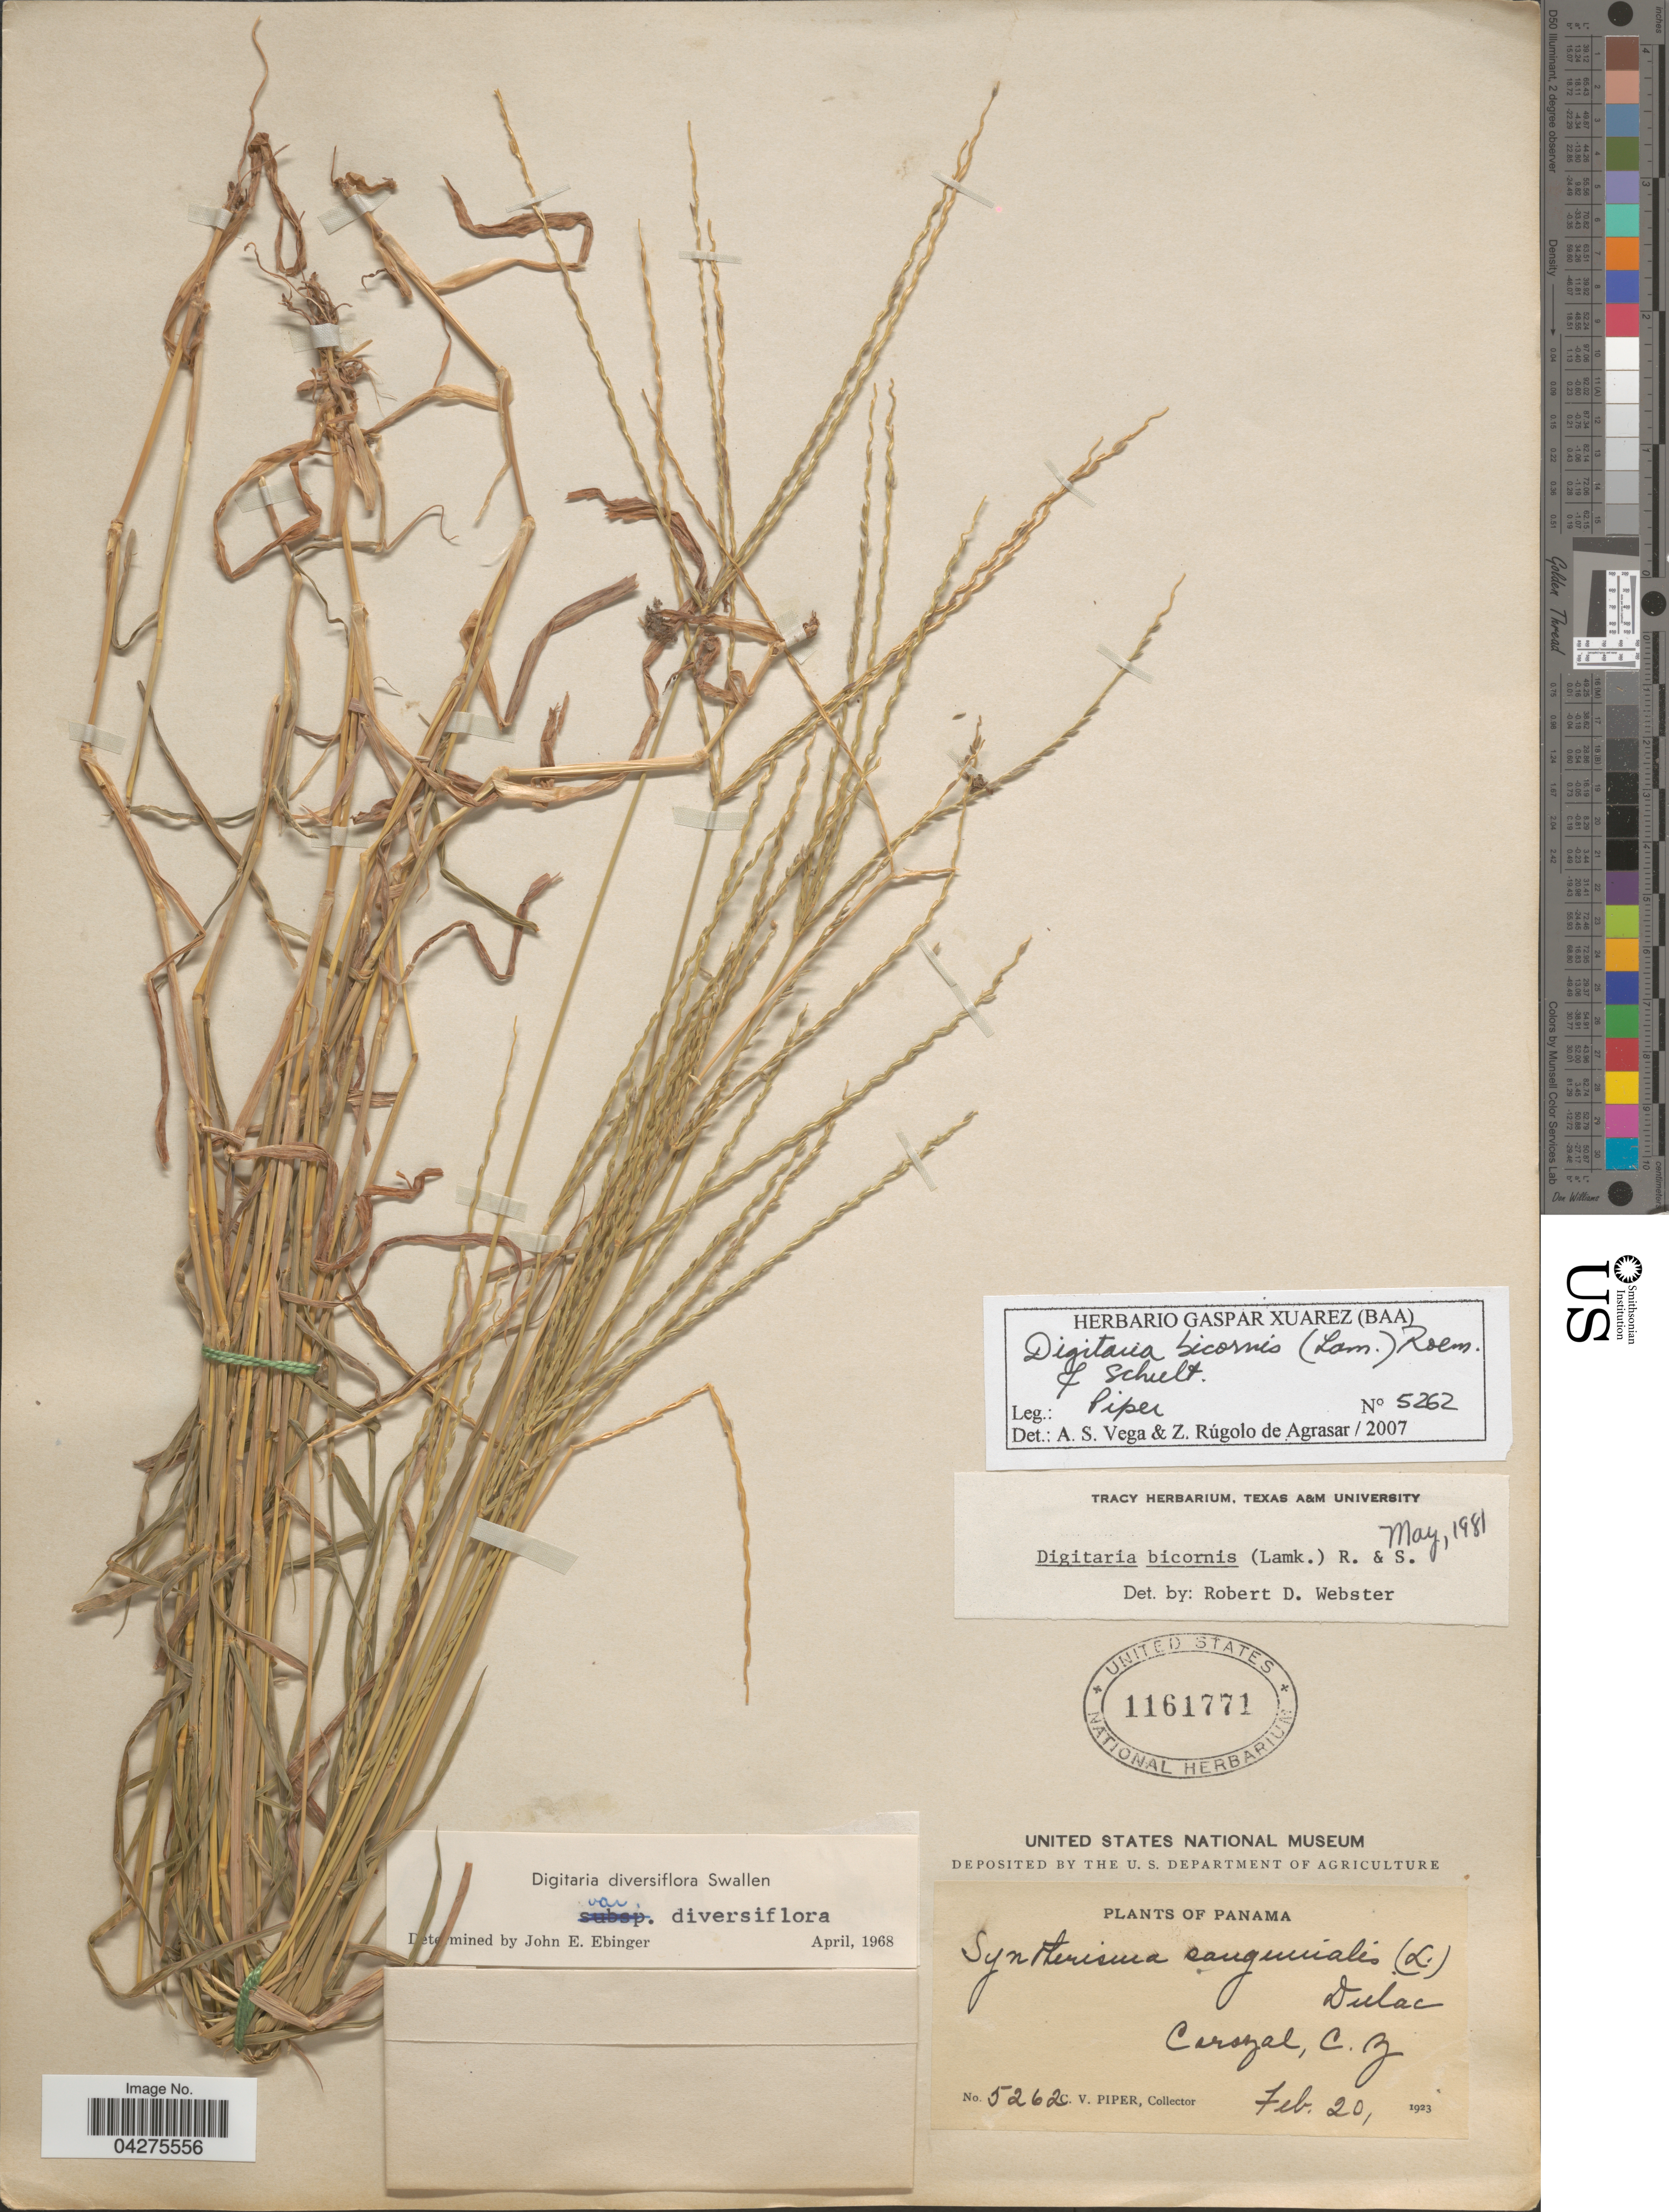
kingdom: Plantae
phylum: Tracheophyta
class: Liliopsida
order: Poales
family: Poaceae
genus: Digitaria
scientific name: Digitaria bicornis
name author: (Lam.) Roem. & Schult.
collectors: C. V. Piper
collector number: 5262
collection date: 1923-02-20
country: Panama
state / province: Colón / Panamá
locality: Corozal, C.Z.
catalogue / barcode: US 1161771